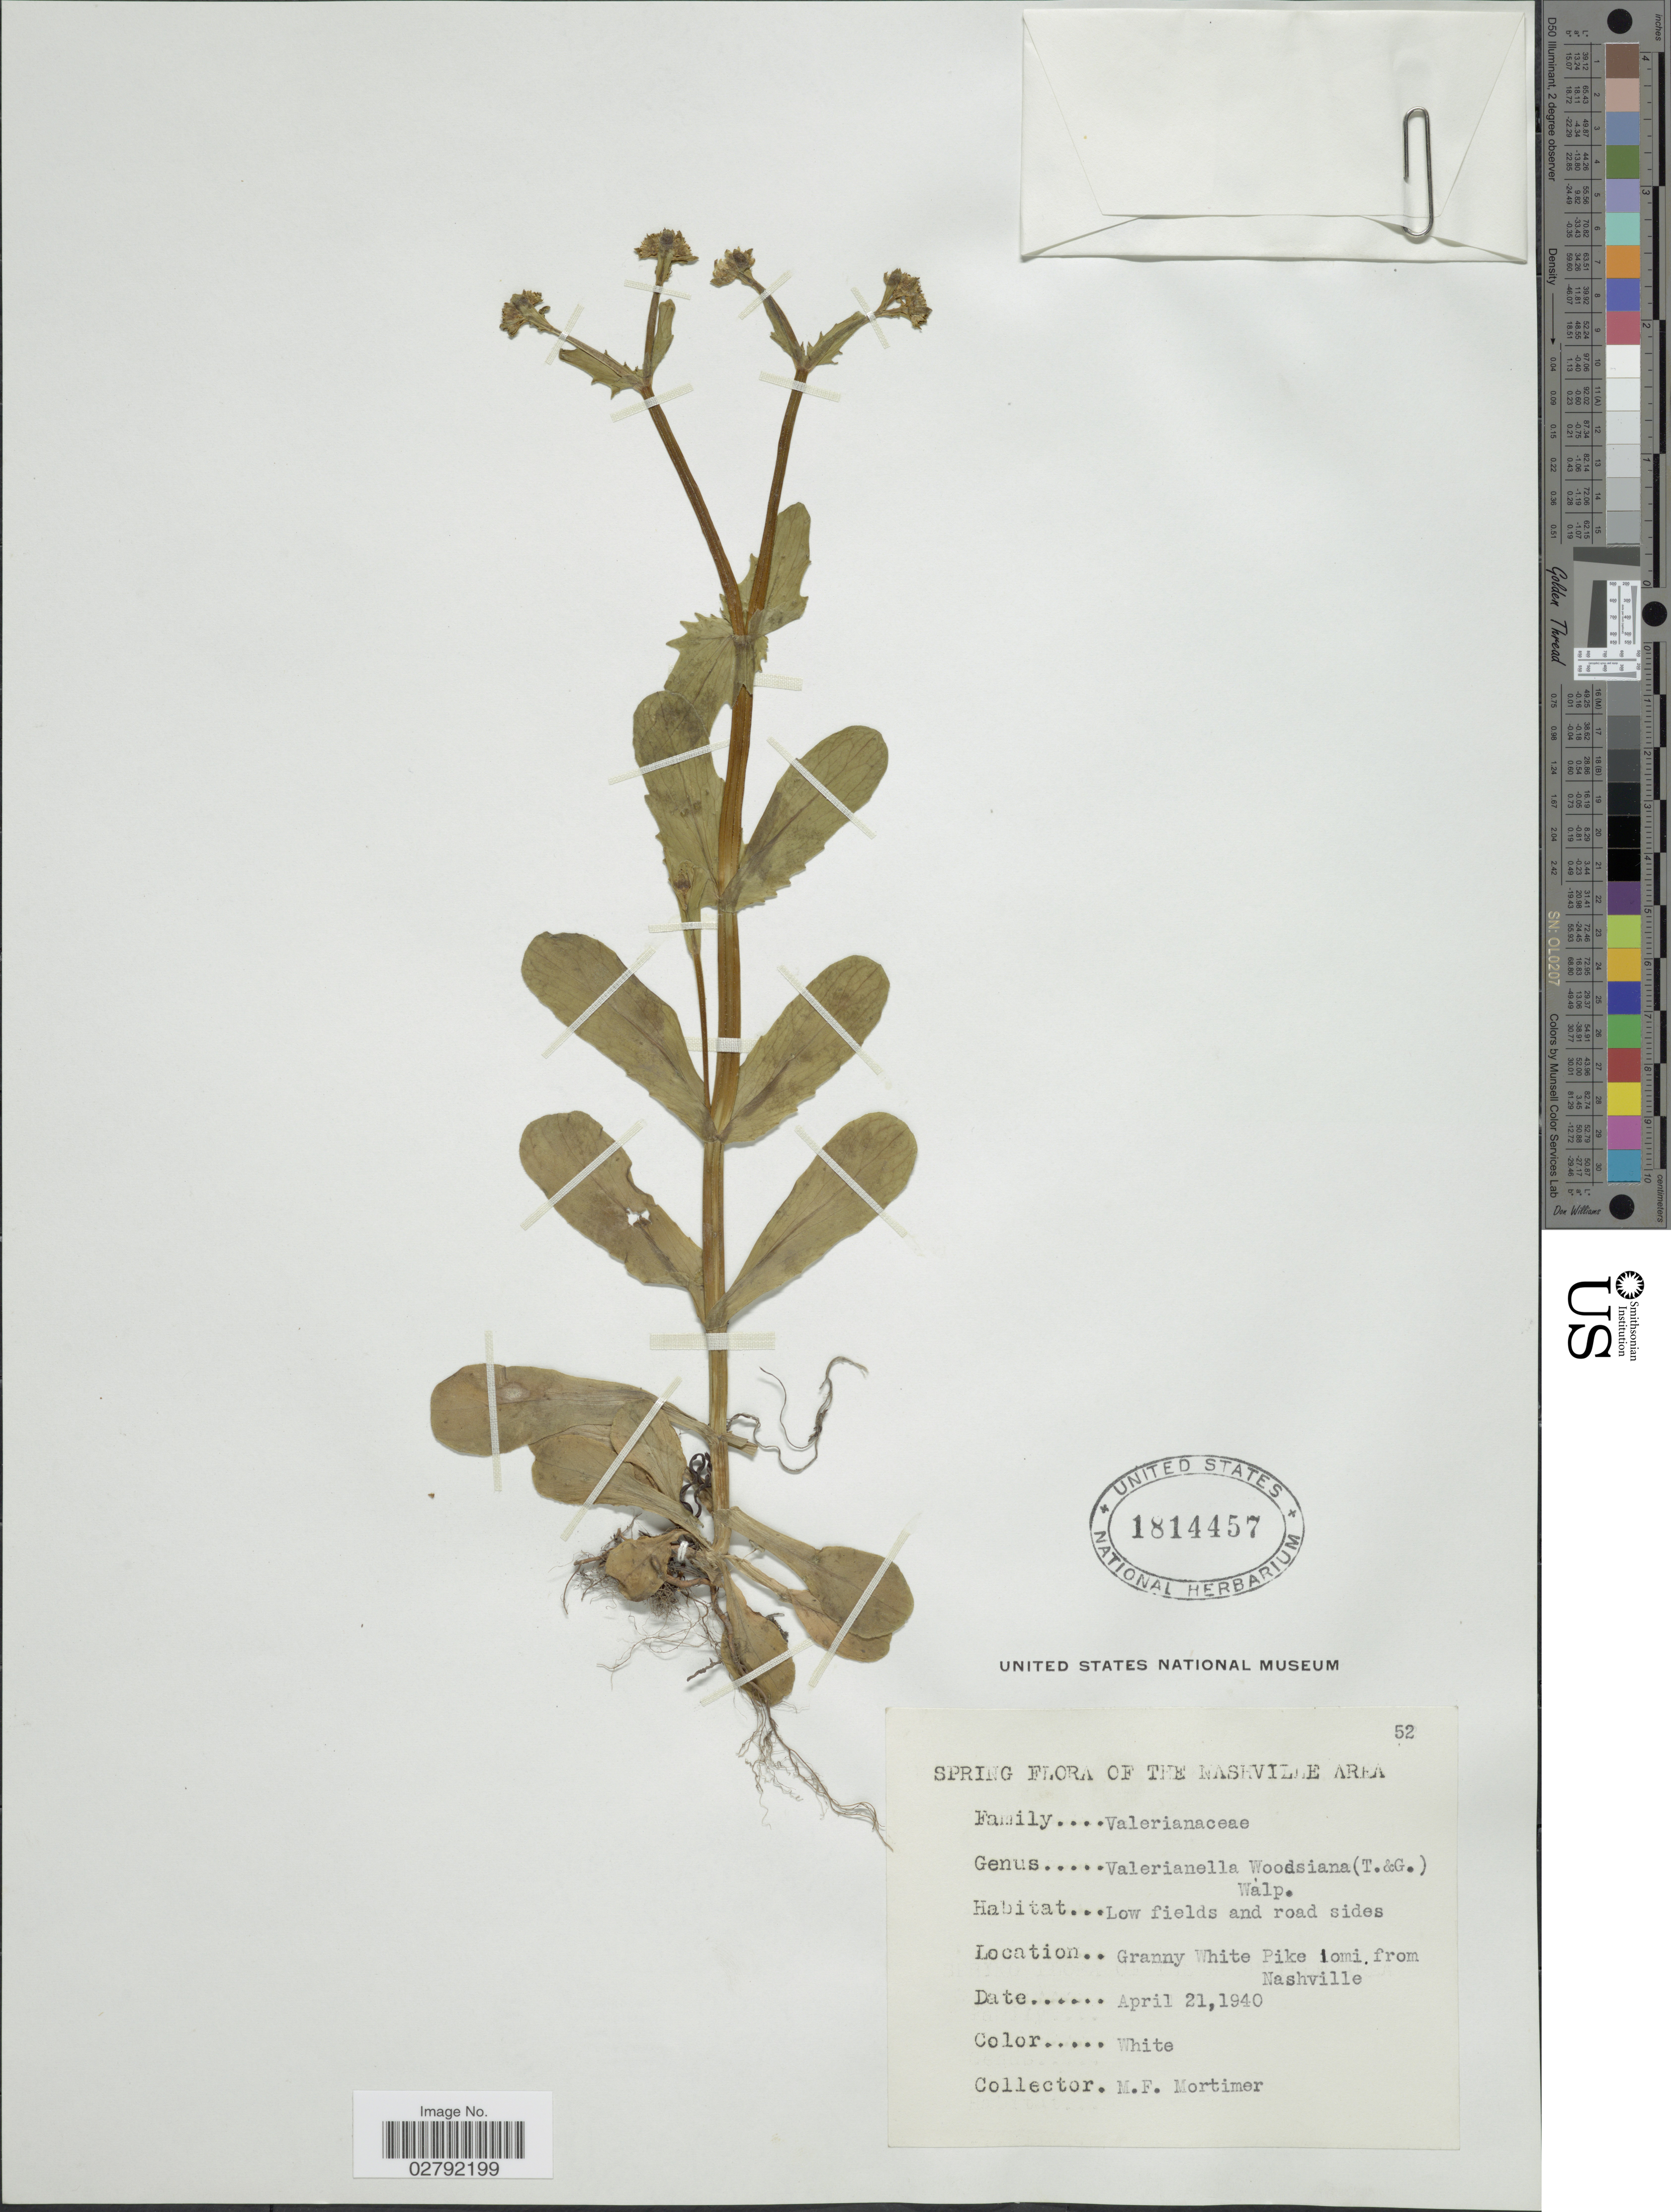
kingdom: Plantae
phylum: Tracheophyta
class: Magnoliopsida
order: Dipsacales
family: Caprifoliaceae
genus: Valerianella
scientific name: Valerianella woodsiana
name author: Walf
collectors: M. Mortimer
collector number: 52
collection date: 1940-04-21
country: United States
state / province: Tennessee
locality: The Nashville Area. Granny White Pike lomi from Nashville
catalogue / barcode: US 1814457